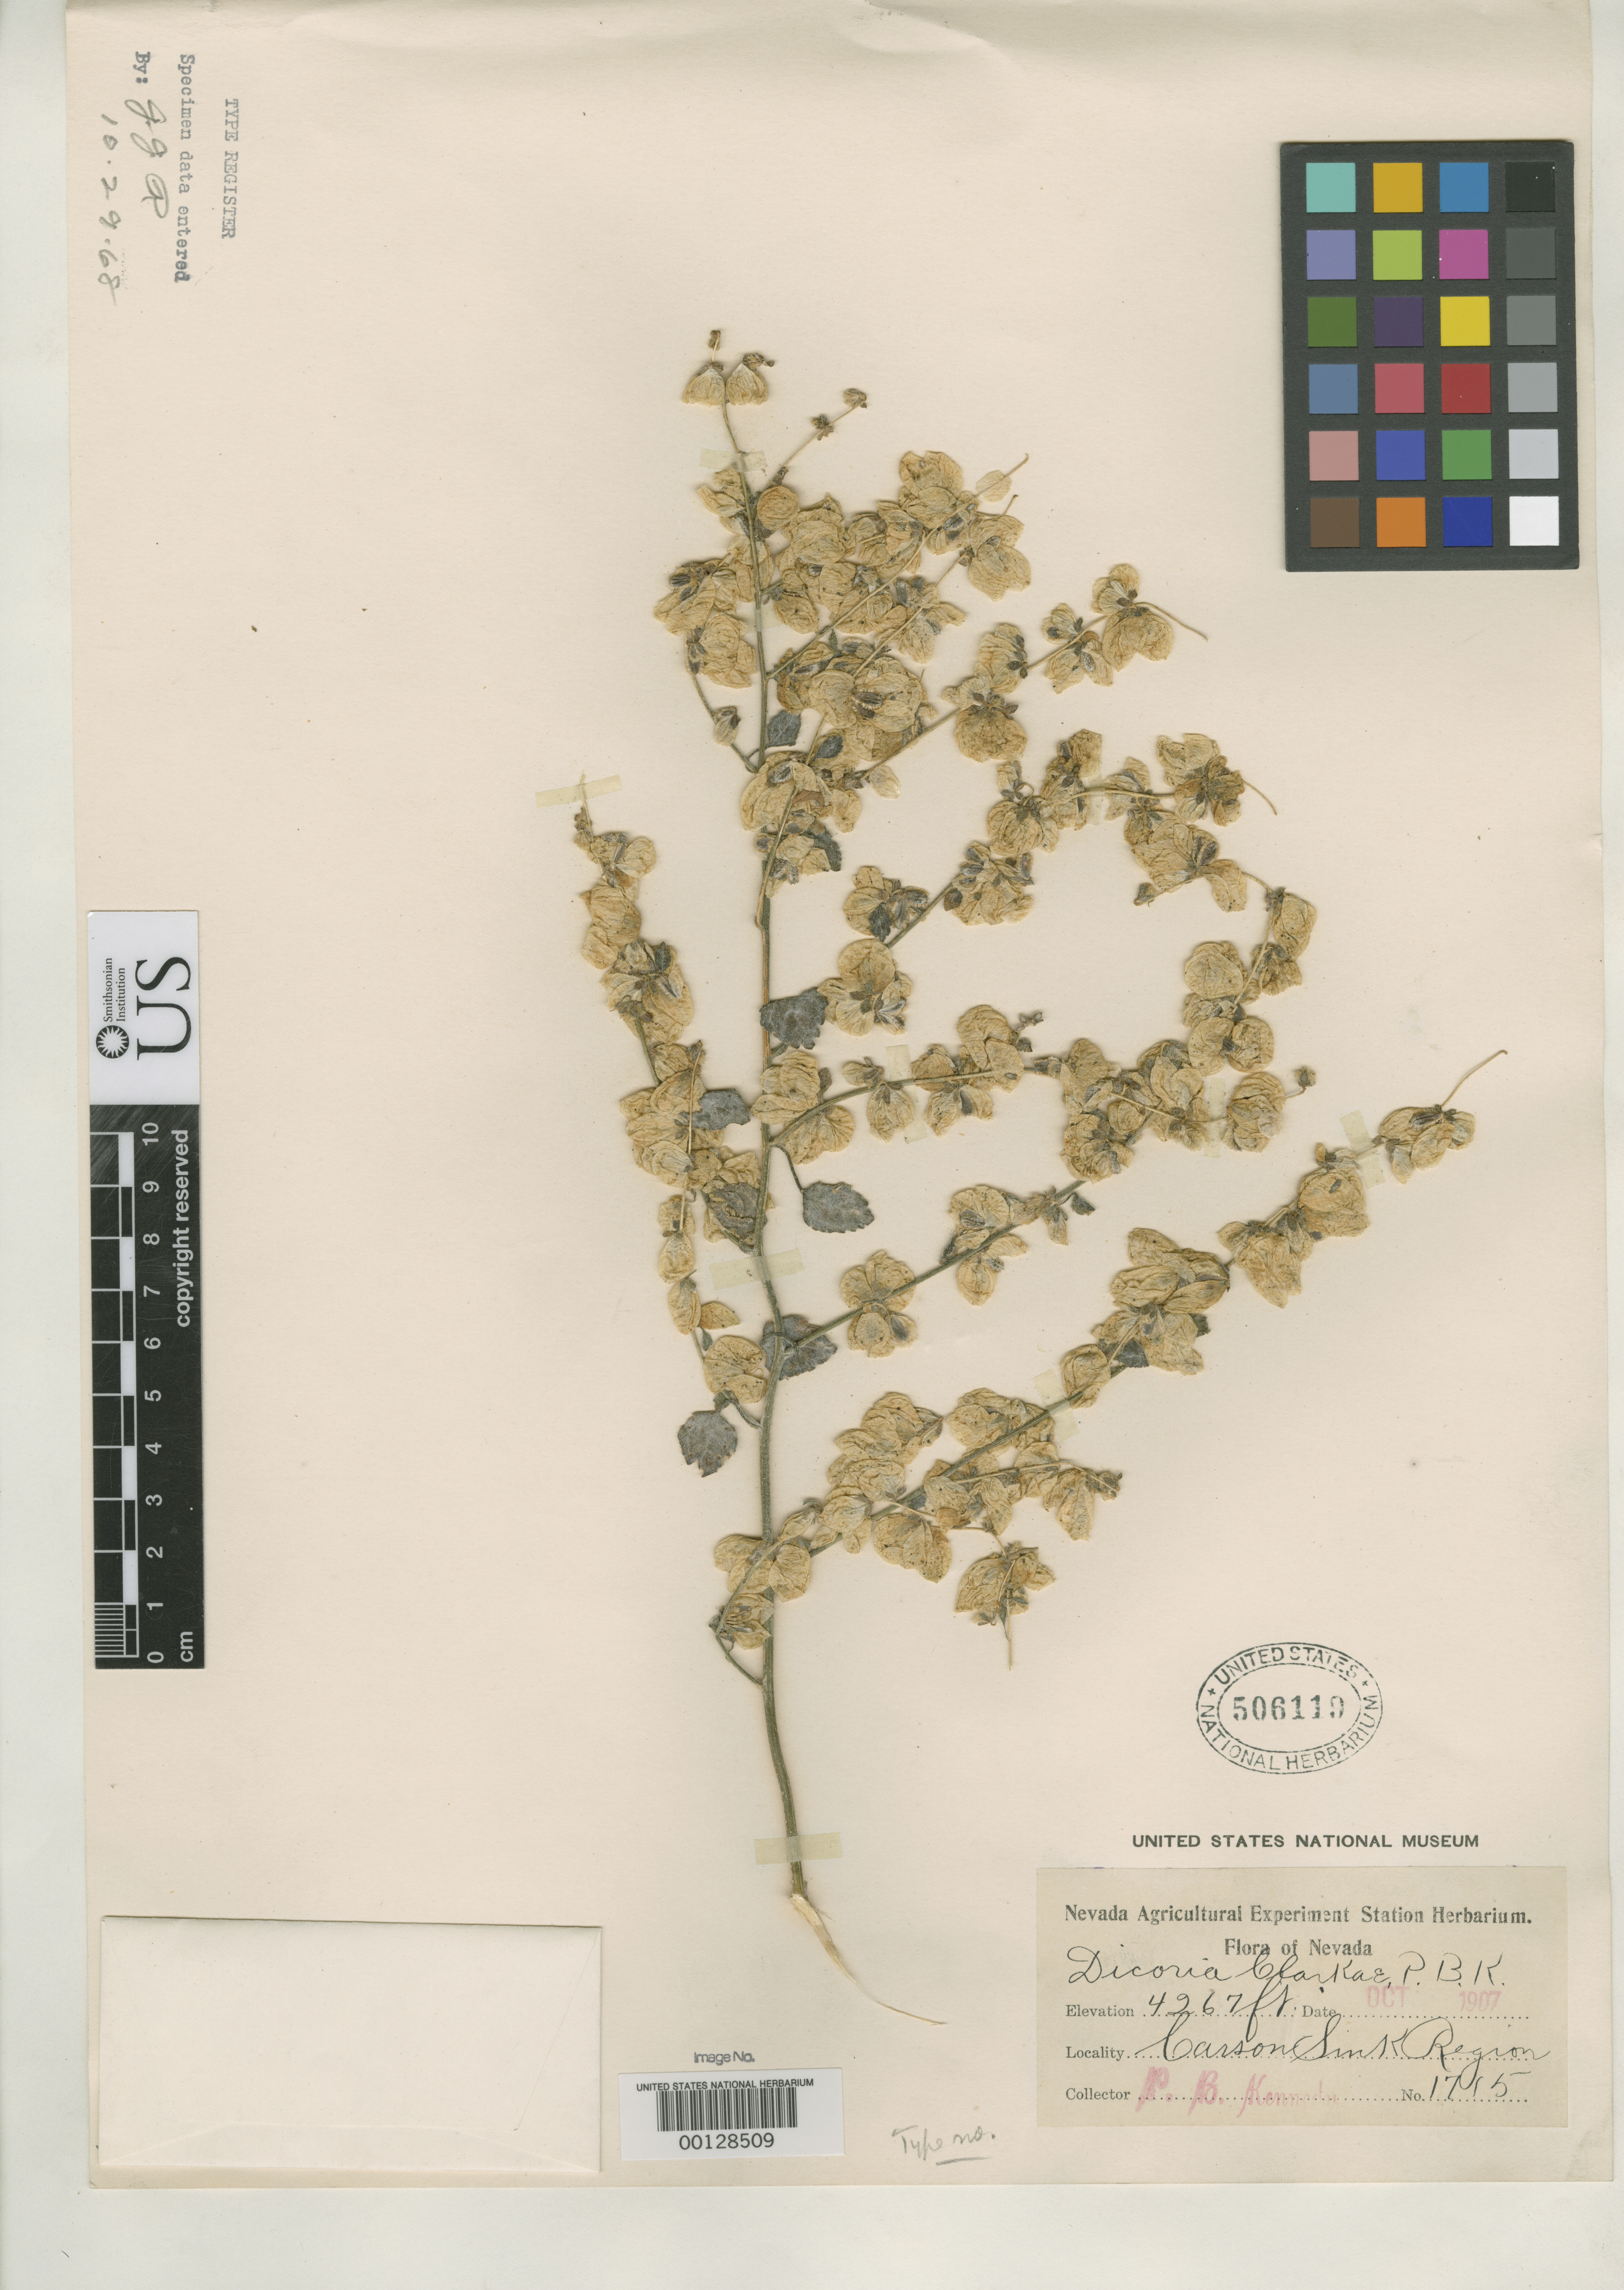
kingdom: Plantae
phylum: Tracheophyta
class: Magnoliopsida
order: Asterales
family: Asteraceae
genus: Dicoria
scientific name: Dicoria clarkiae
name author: P.B. Kenn.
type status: Isotype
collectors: P. B. Kennedy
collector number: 1715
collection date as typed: Oct 1907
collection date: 1907-10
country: United States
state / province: Nevada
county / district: Churchill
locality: Soda Lake.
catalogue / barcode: US 506119